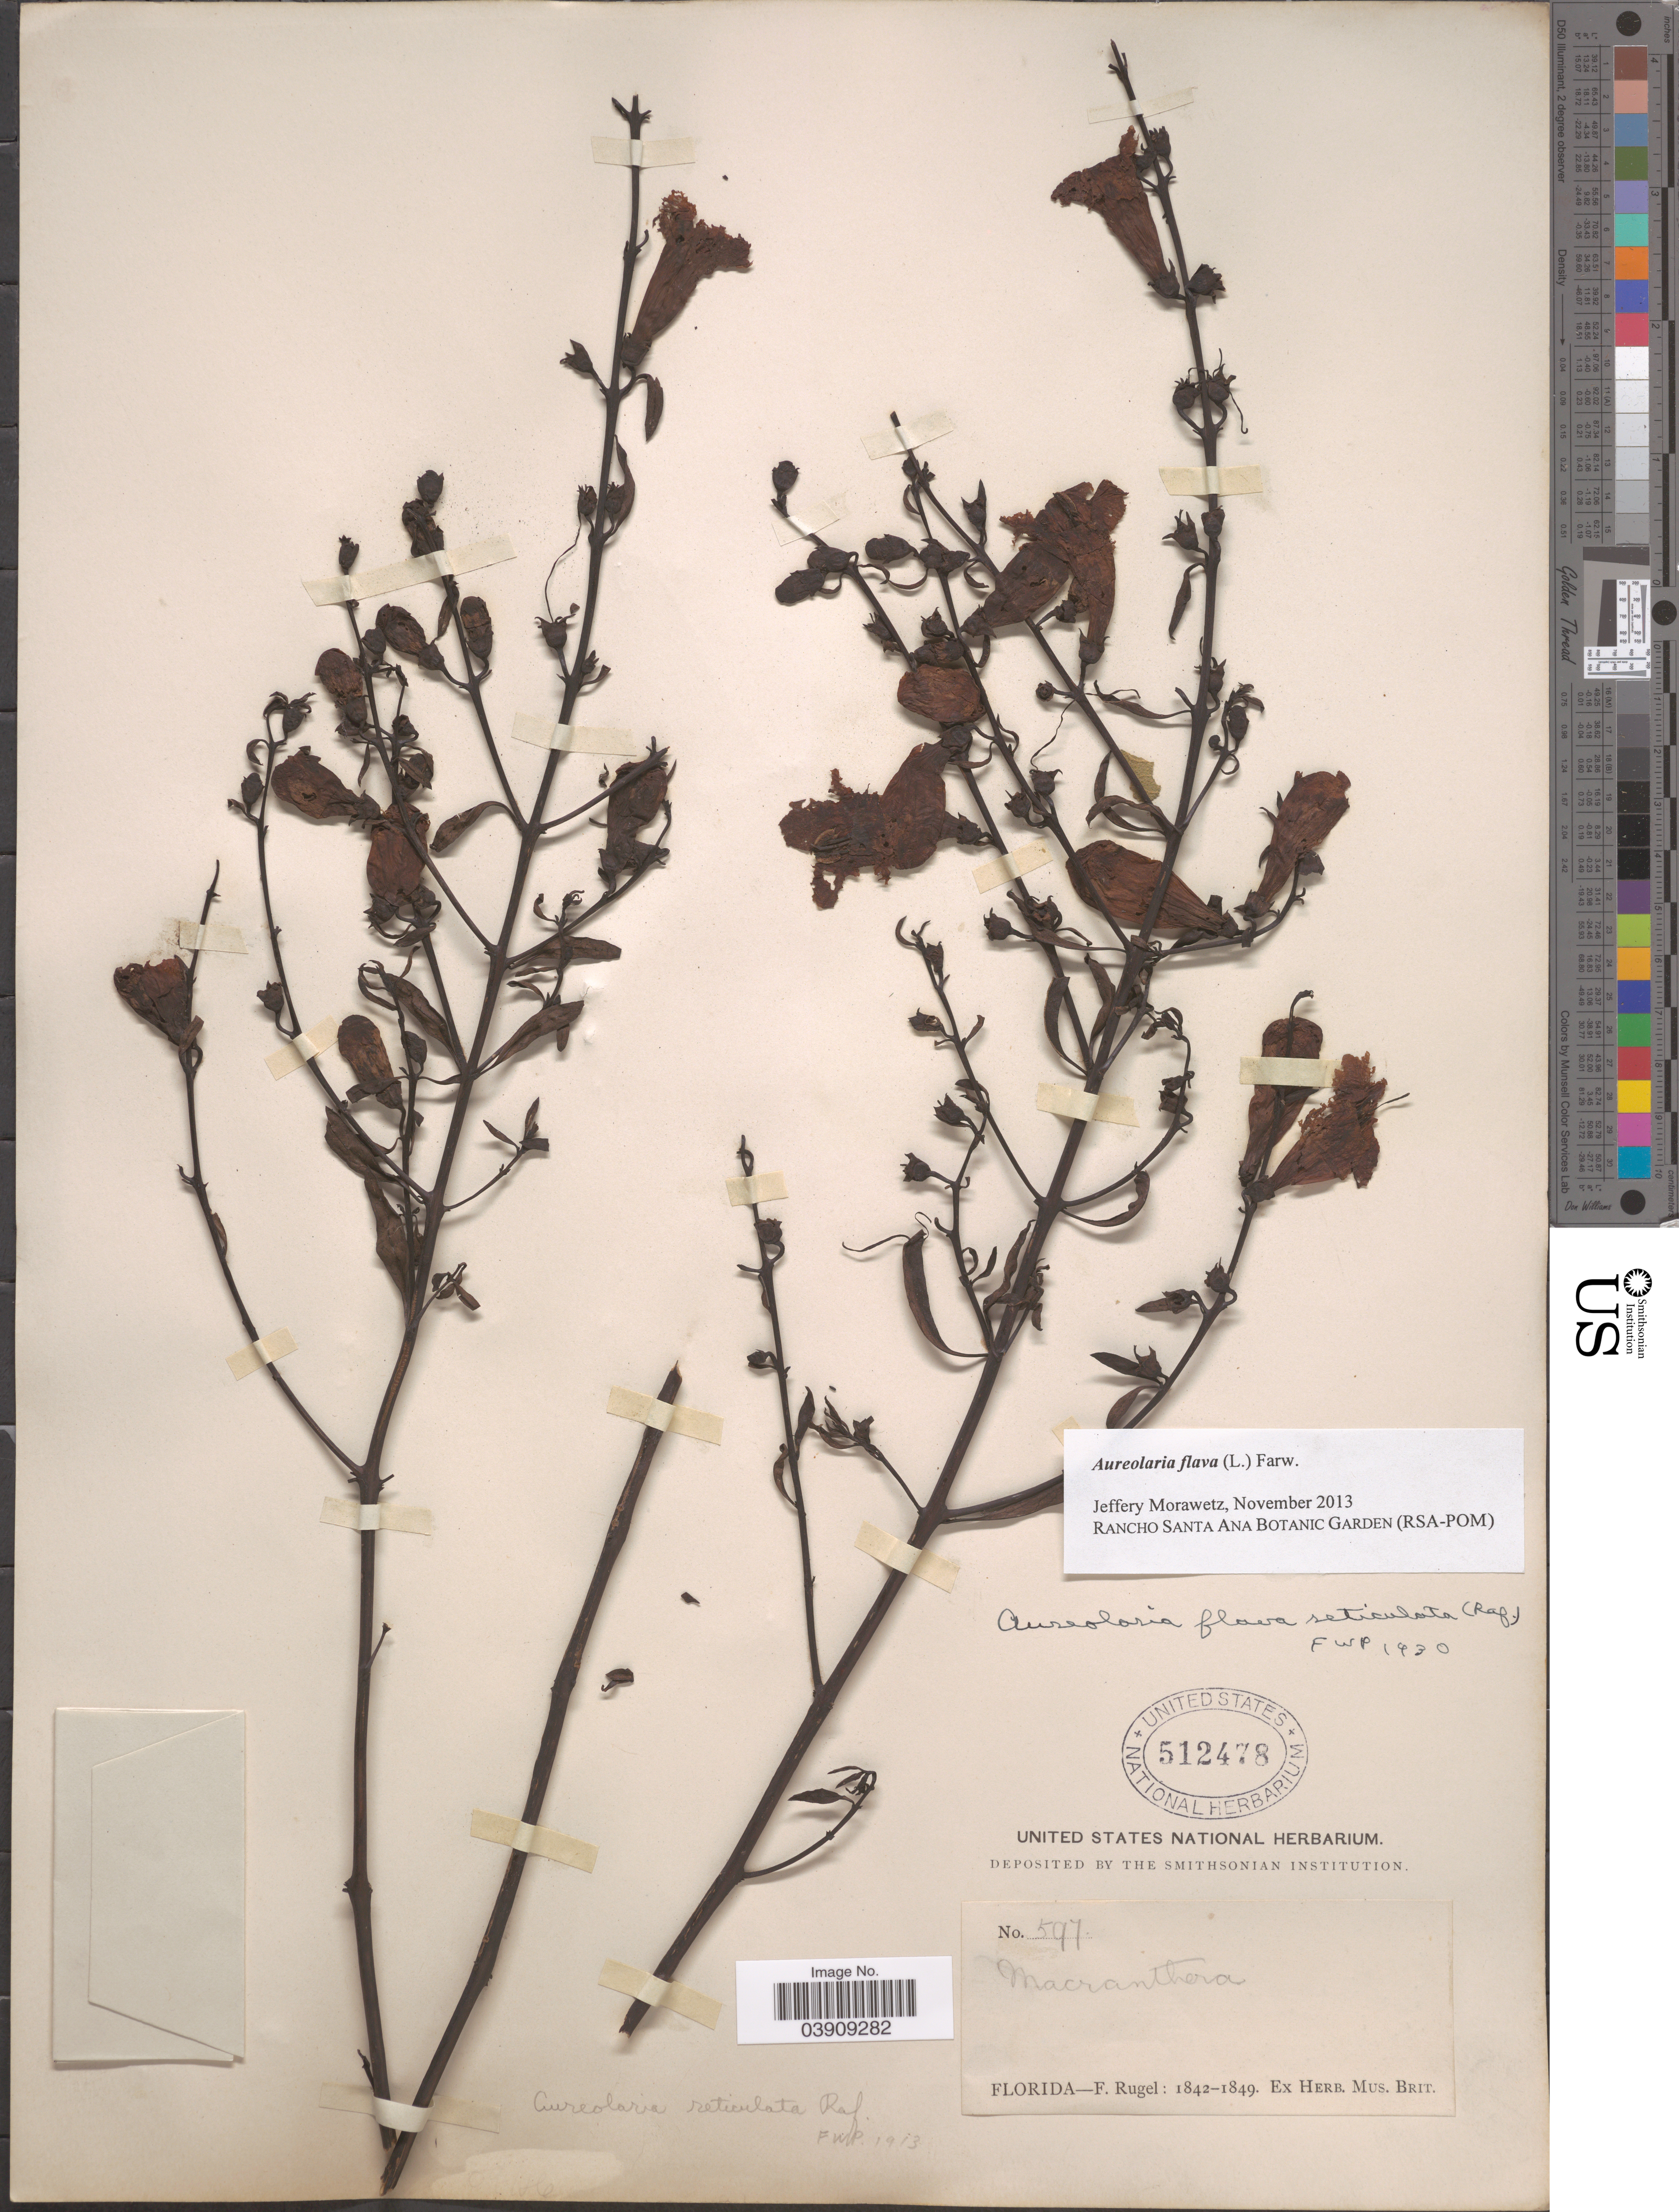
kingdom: Plantae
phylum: Tracheophyta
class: Magnoliopsida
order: Lamiales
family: Orobanchaceae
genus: Aureolaria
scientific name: Aureolaria flava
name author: (L.) Farw.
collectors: F. Rugel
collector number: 597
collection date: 1842/1849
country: United States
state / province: Florida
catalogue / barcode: US 512478